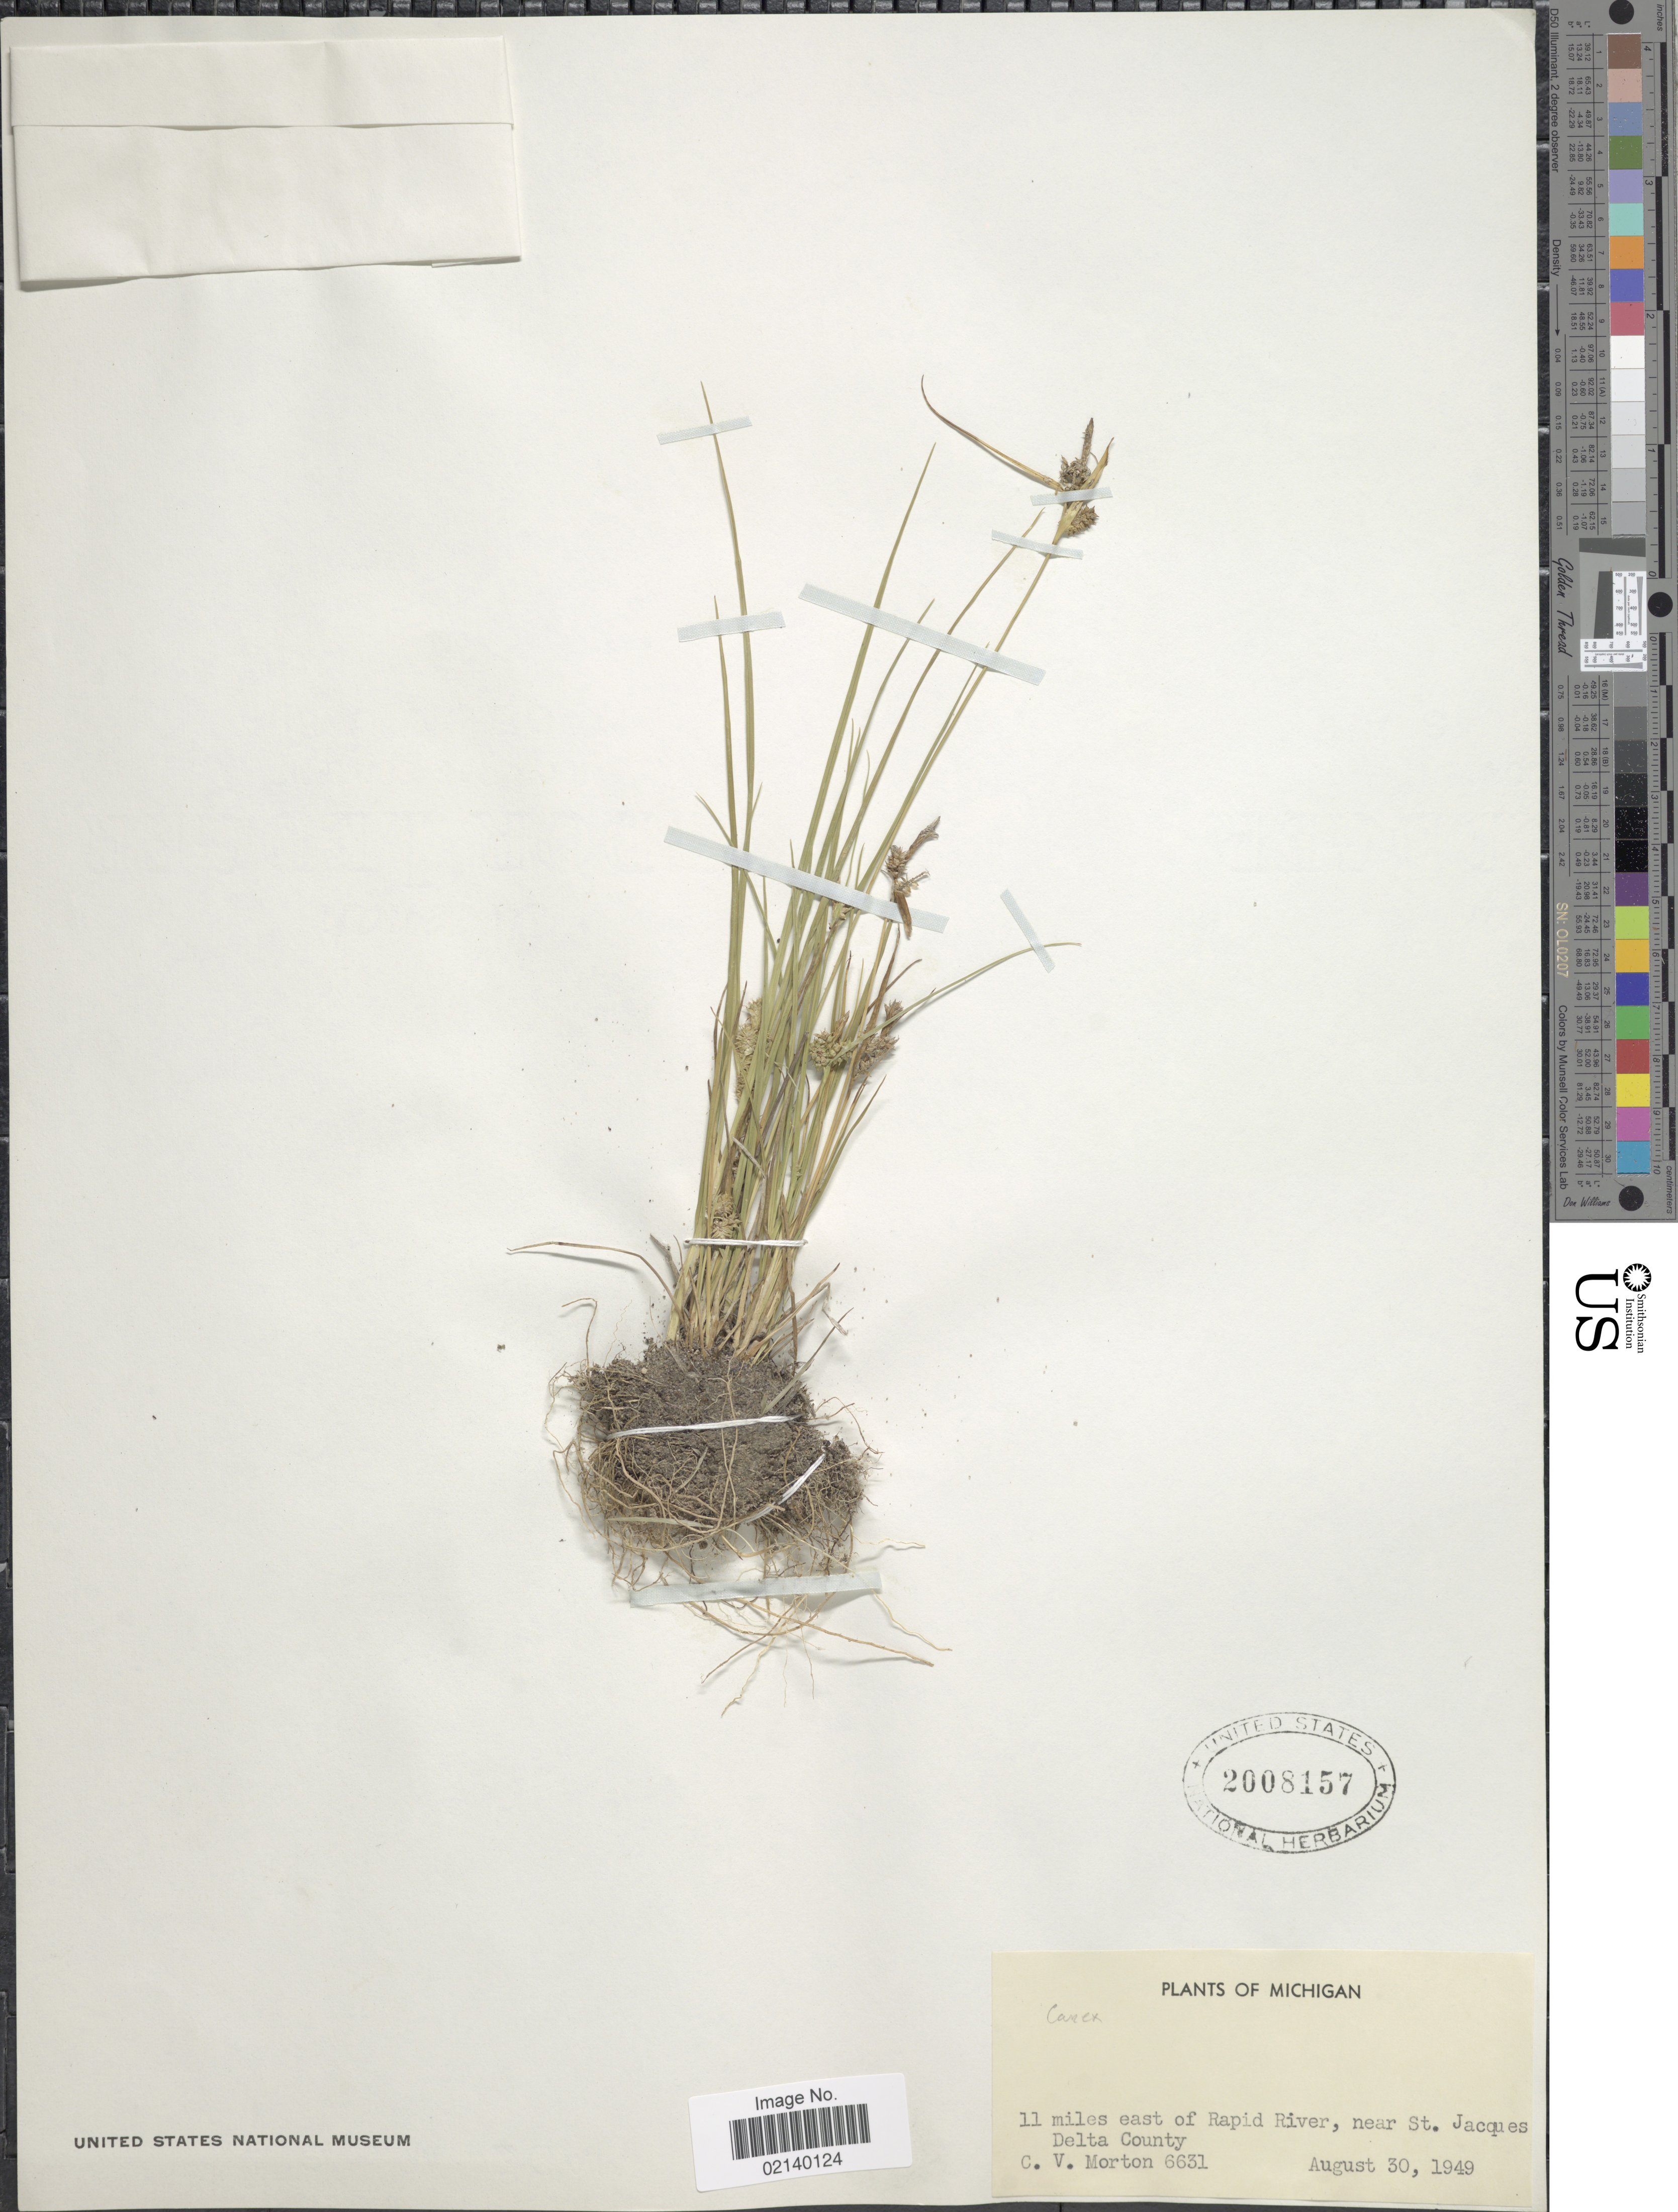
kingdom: Plantae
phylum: Tracheophyta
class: Liliopsida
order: Poales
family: Cyperaceae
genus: Carex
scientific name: Carex oederi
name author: Retz.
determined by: Strong, Mark T., (BOT), Smithsonian Institution - National Museum of Natural History (UNITED STATES)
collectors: C. V. Morton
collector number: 6631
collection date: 1949-08-30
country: United States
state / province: Michigan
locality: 11 miles east of Rapid River, near St. Jacques Delta County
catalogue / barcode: US 2008157